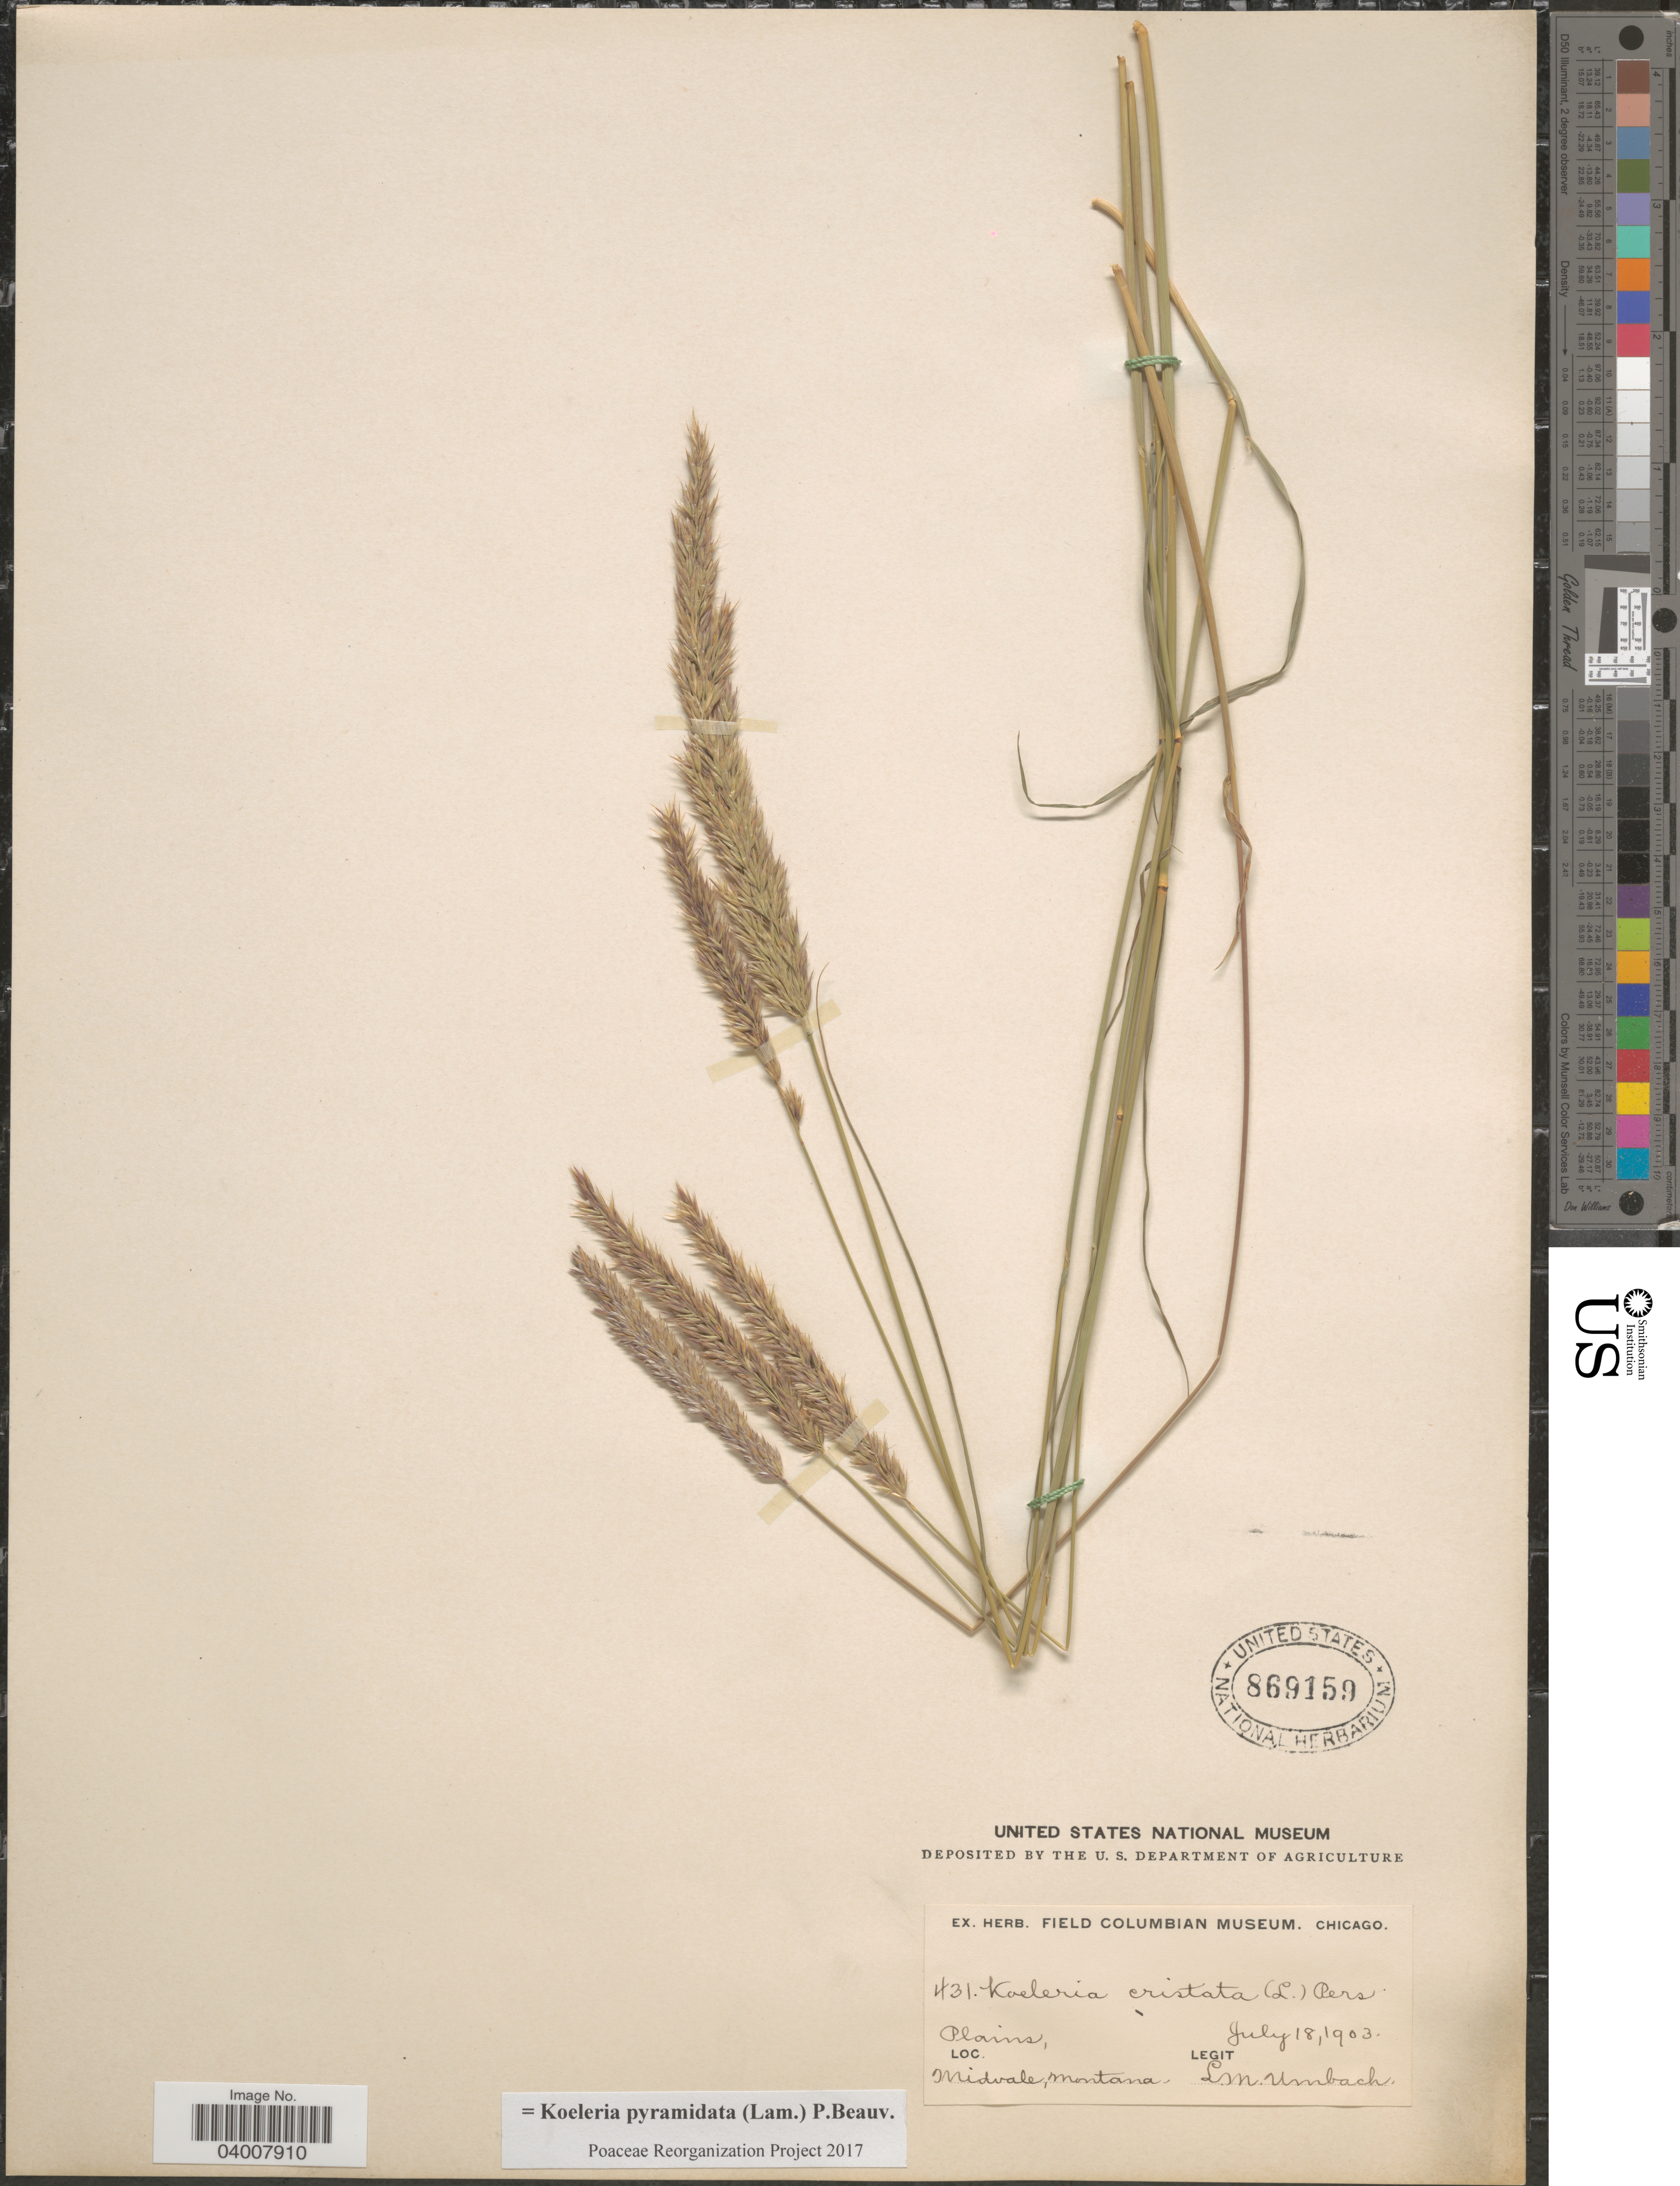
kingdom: Plantae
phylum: Tracheophyta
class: Liliopsida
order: Poales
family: Poaceae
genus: Koeleria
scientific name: Koeleria pyramidata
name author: (Lam.) P. Beauv.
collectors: L. M. Umbach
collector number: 431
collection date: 1903-07-18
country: United States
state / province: Montana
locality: Midvale.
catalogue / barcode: US 869159